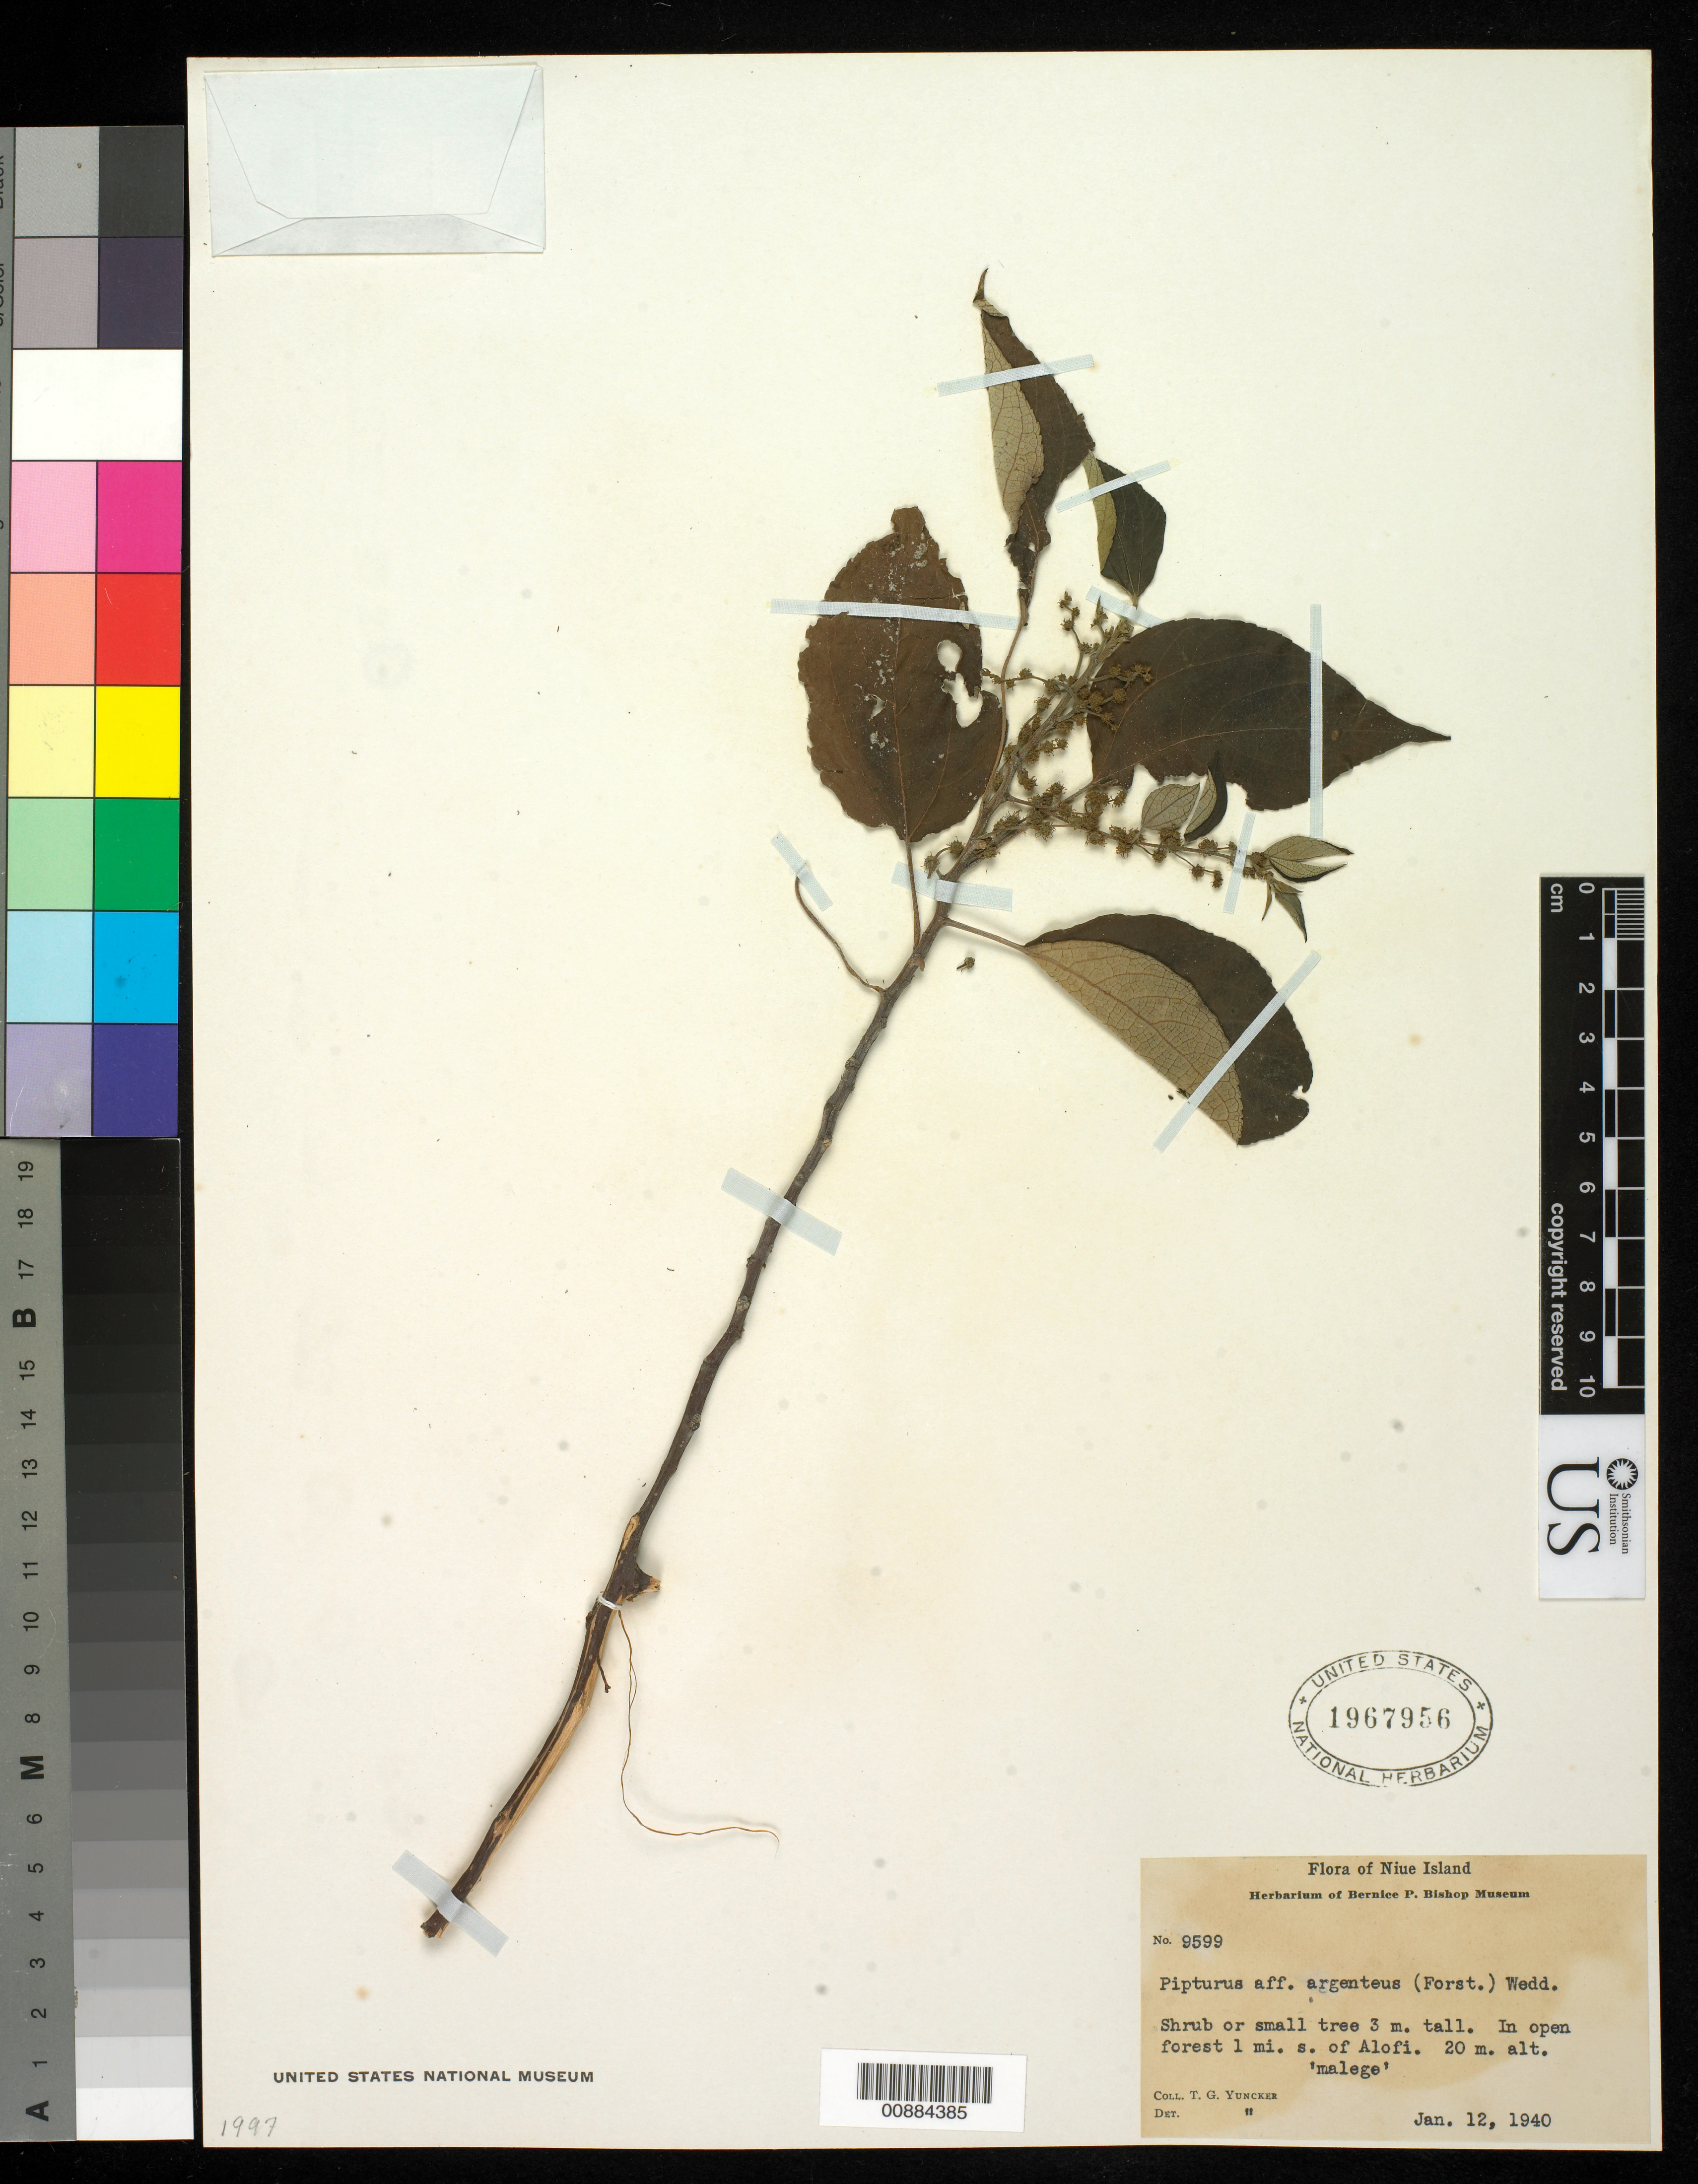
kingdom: Plantae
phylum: Tracheophyta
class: Magnoliopsida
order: Rosales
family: Urticaceae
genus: Pipturus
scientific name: Pipturus argenteus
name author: (G. Forst.) Wedd.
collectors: T. G. Yuncker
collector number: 9599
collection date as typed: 12 Jan 1940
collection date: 1940-01-12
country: Niue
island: Niue I.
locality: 1 m South of Alofi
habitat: In open forest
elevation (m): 20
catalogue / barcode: US 1967956